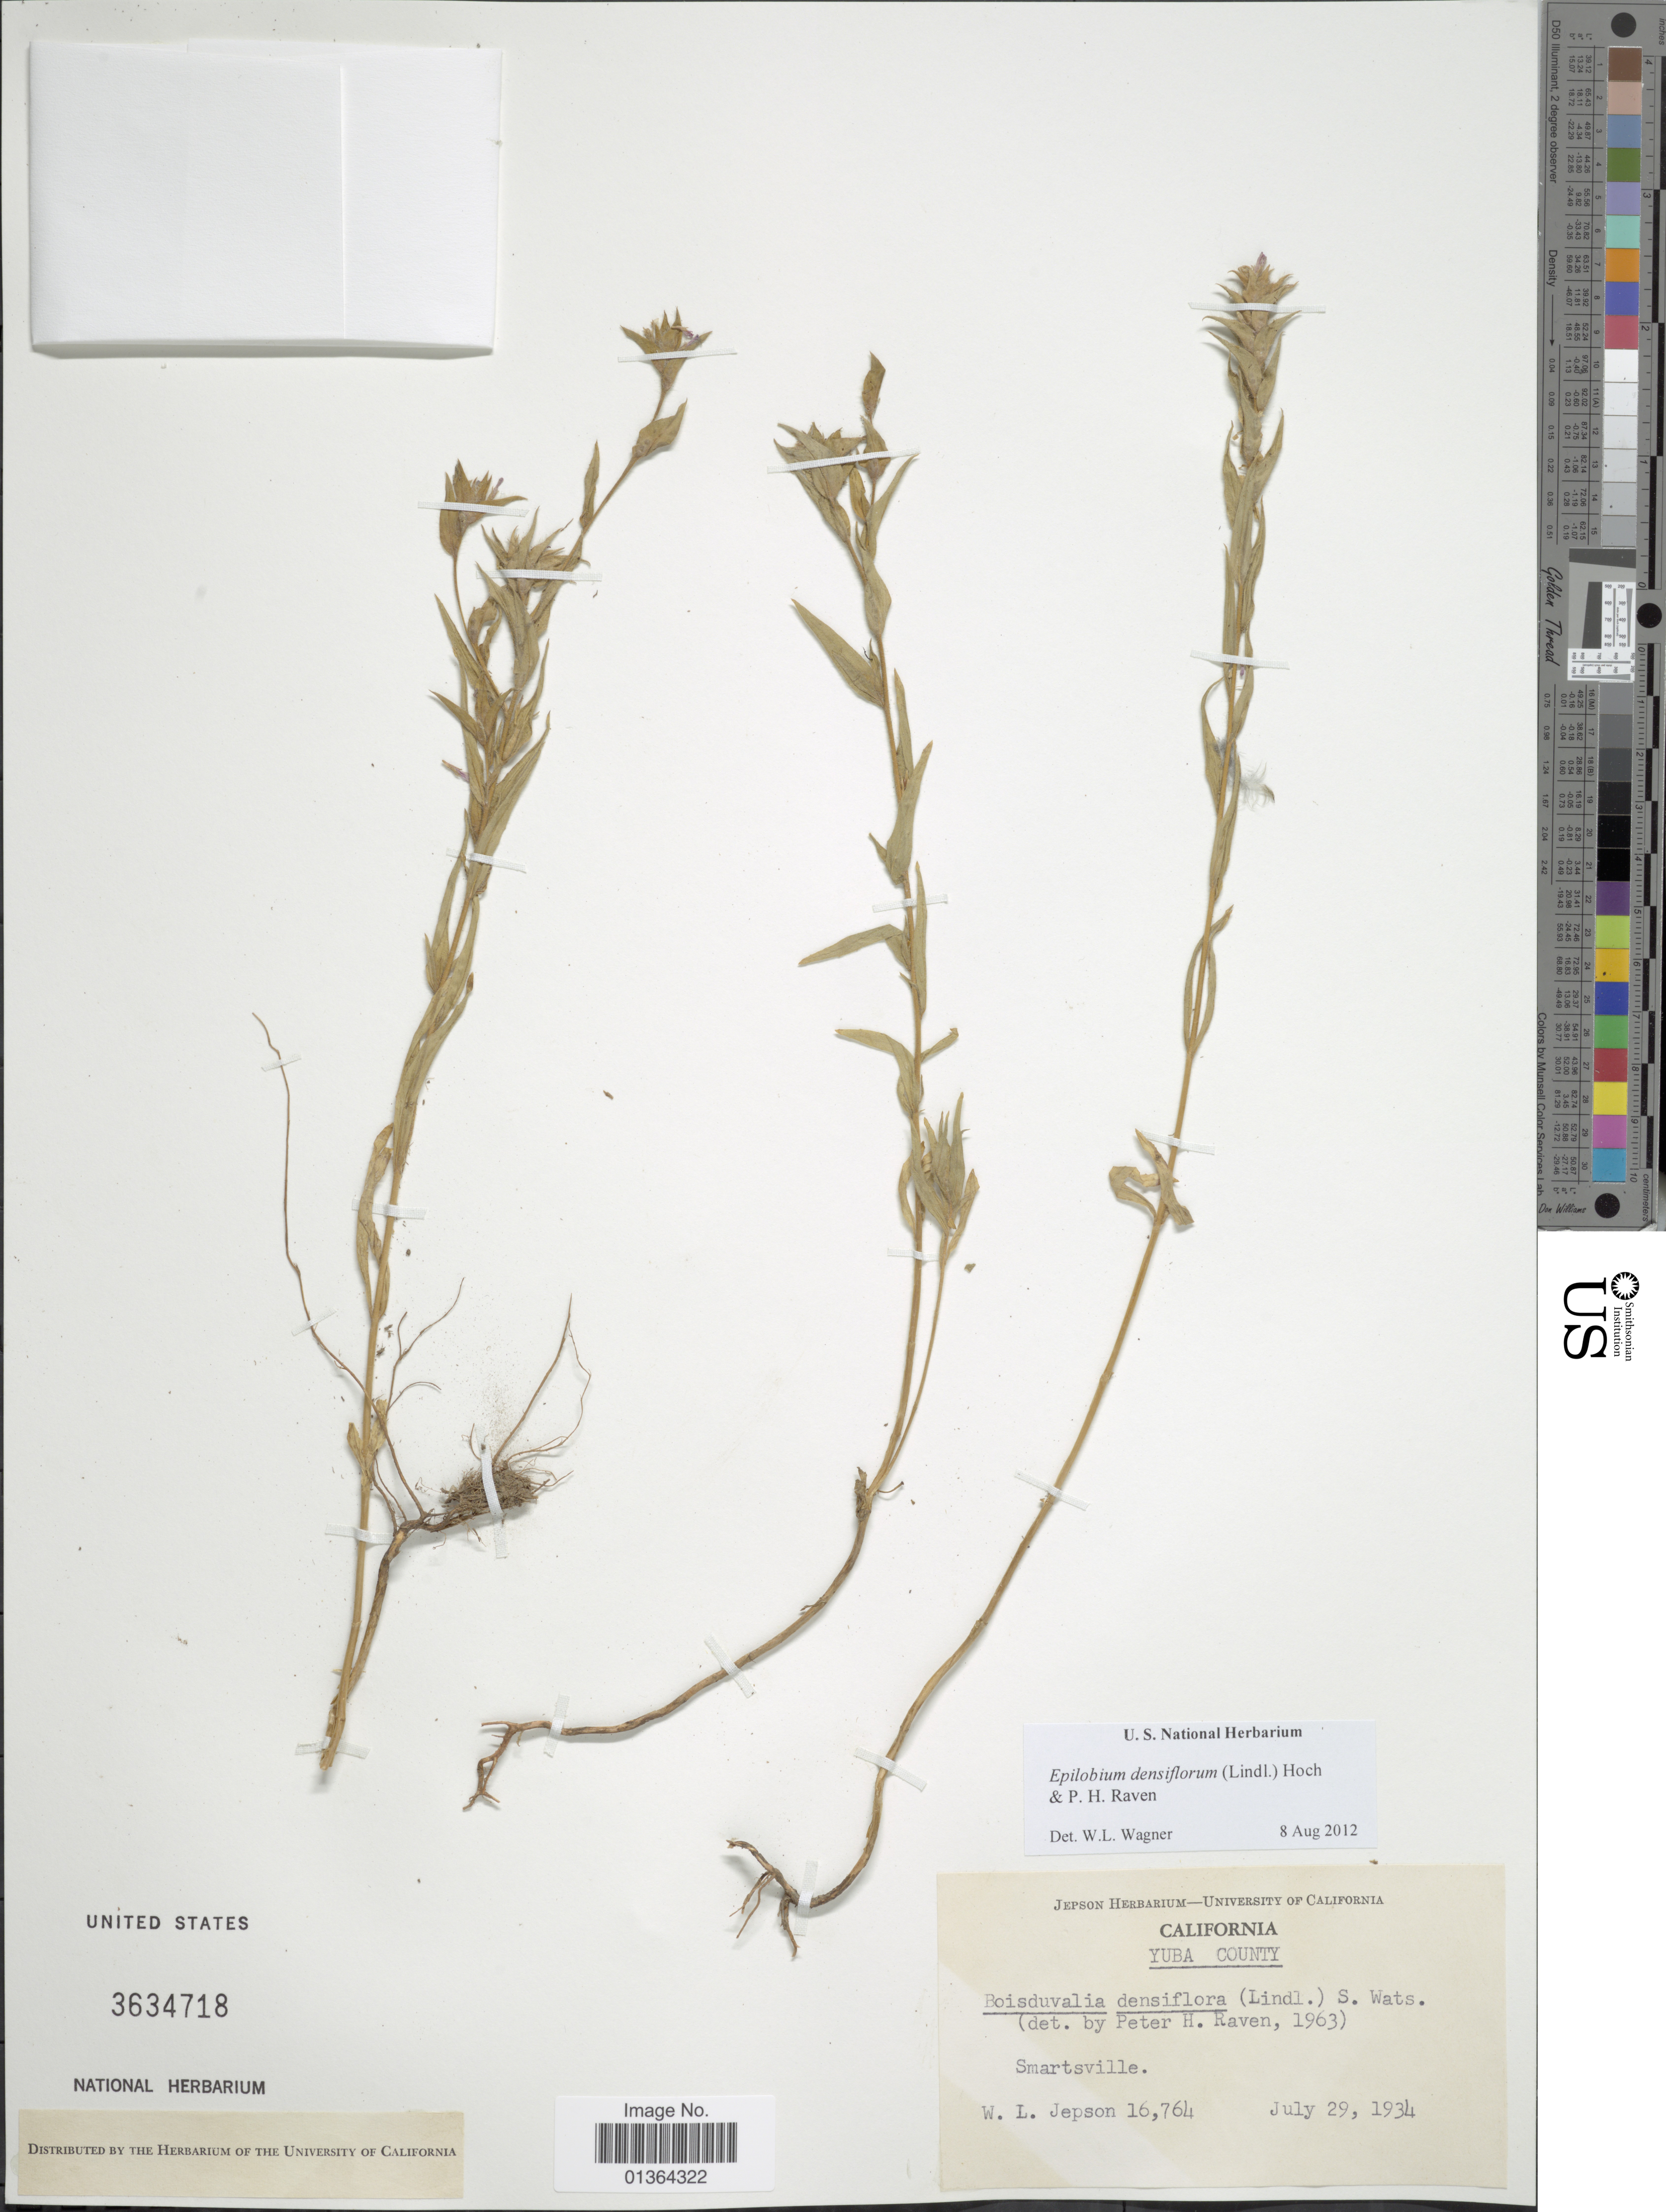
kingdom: Plantae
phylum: Tracheophyta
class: Magnoliopsida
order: Myrtales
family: Onagraceae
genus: Epilobium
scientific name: Epilobium densiflorum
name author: (Lindl.) Hoch & P.H. Raven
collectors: W. L. Jepson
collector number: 16764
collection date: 1934-07-29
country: United States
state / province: California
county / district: Yuba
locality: Yuba County. Smartsville.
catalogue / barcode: US 3634718